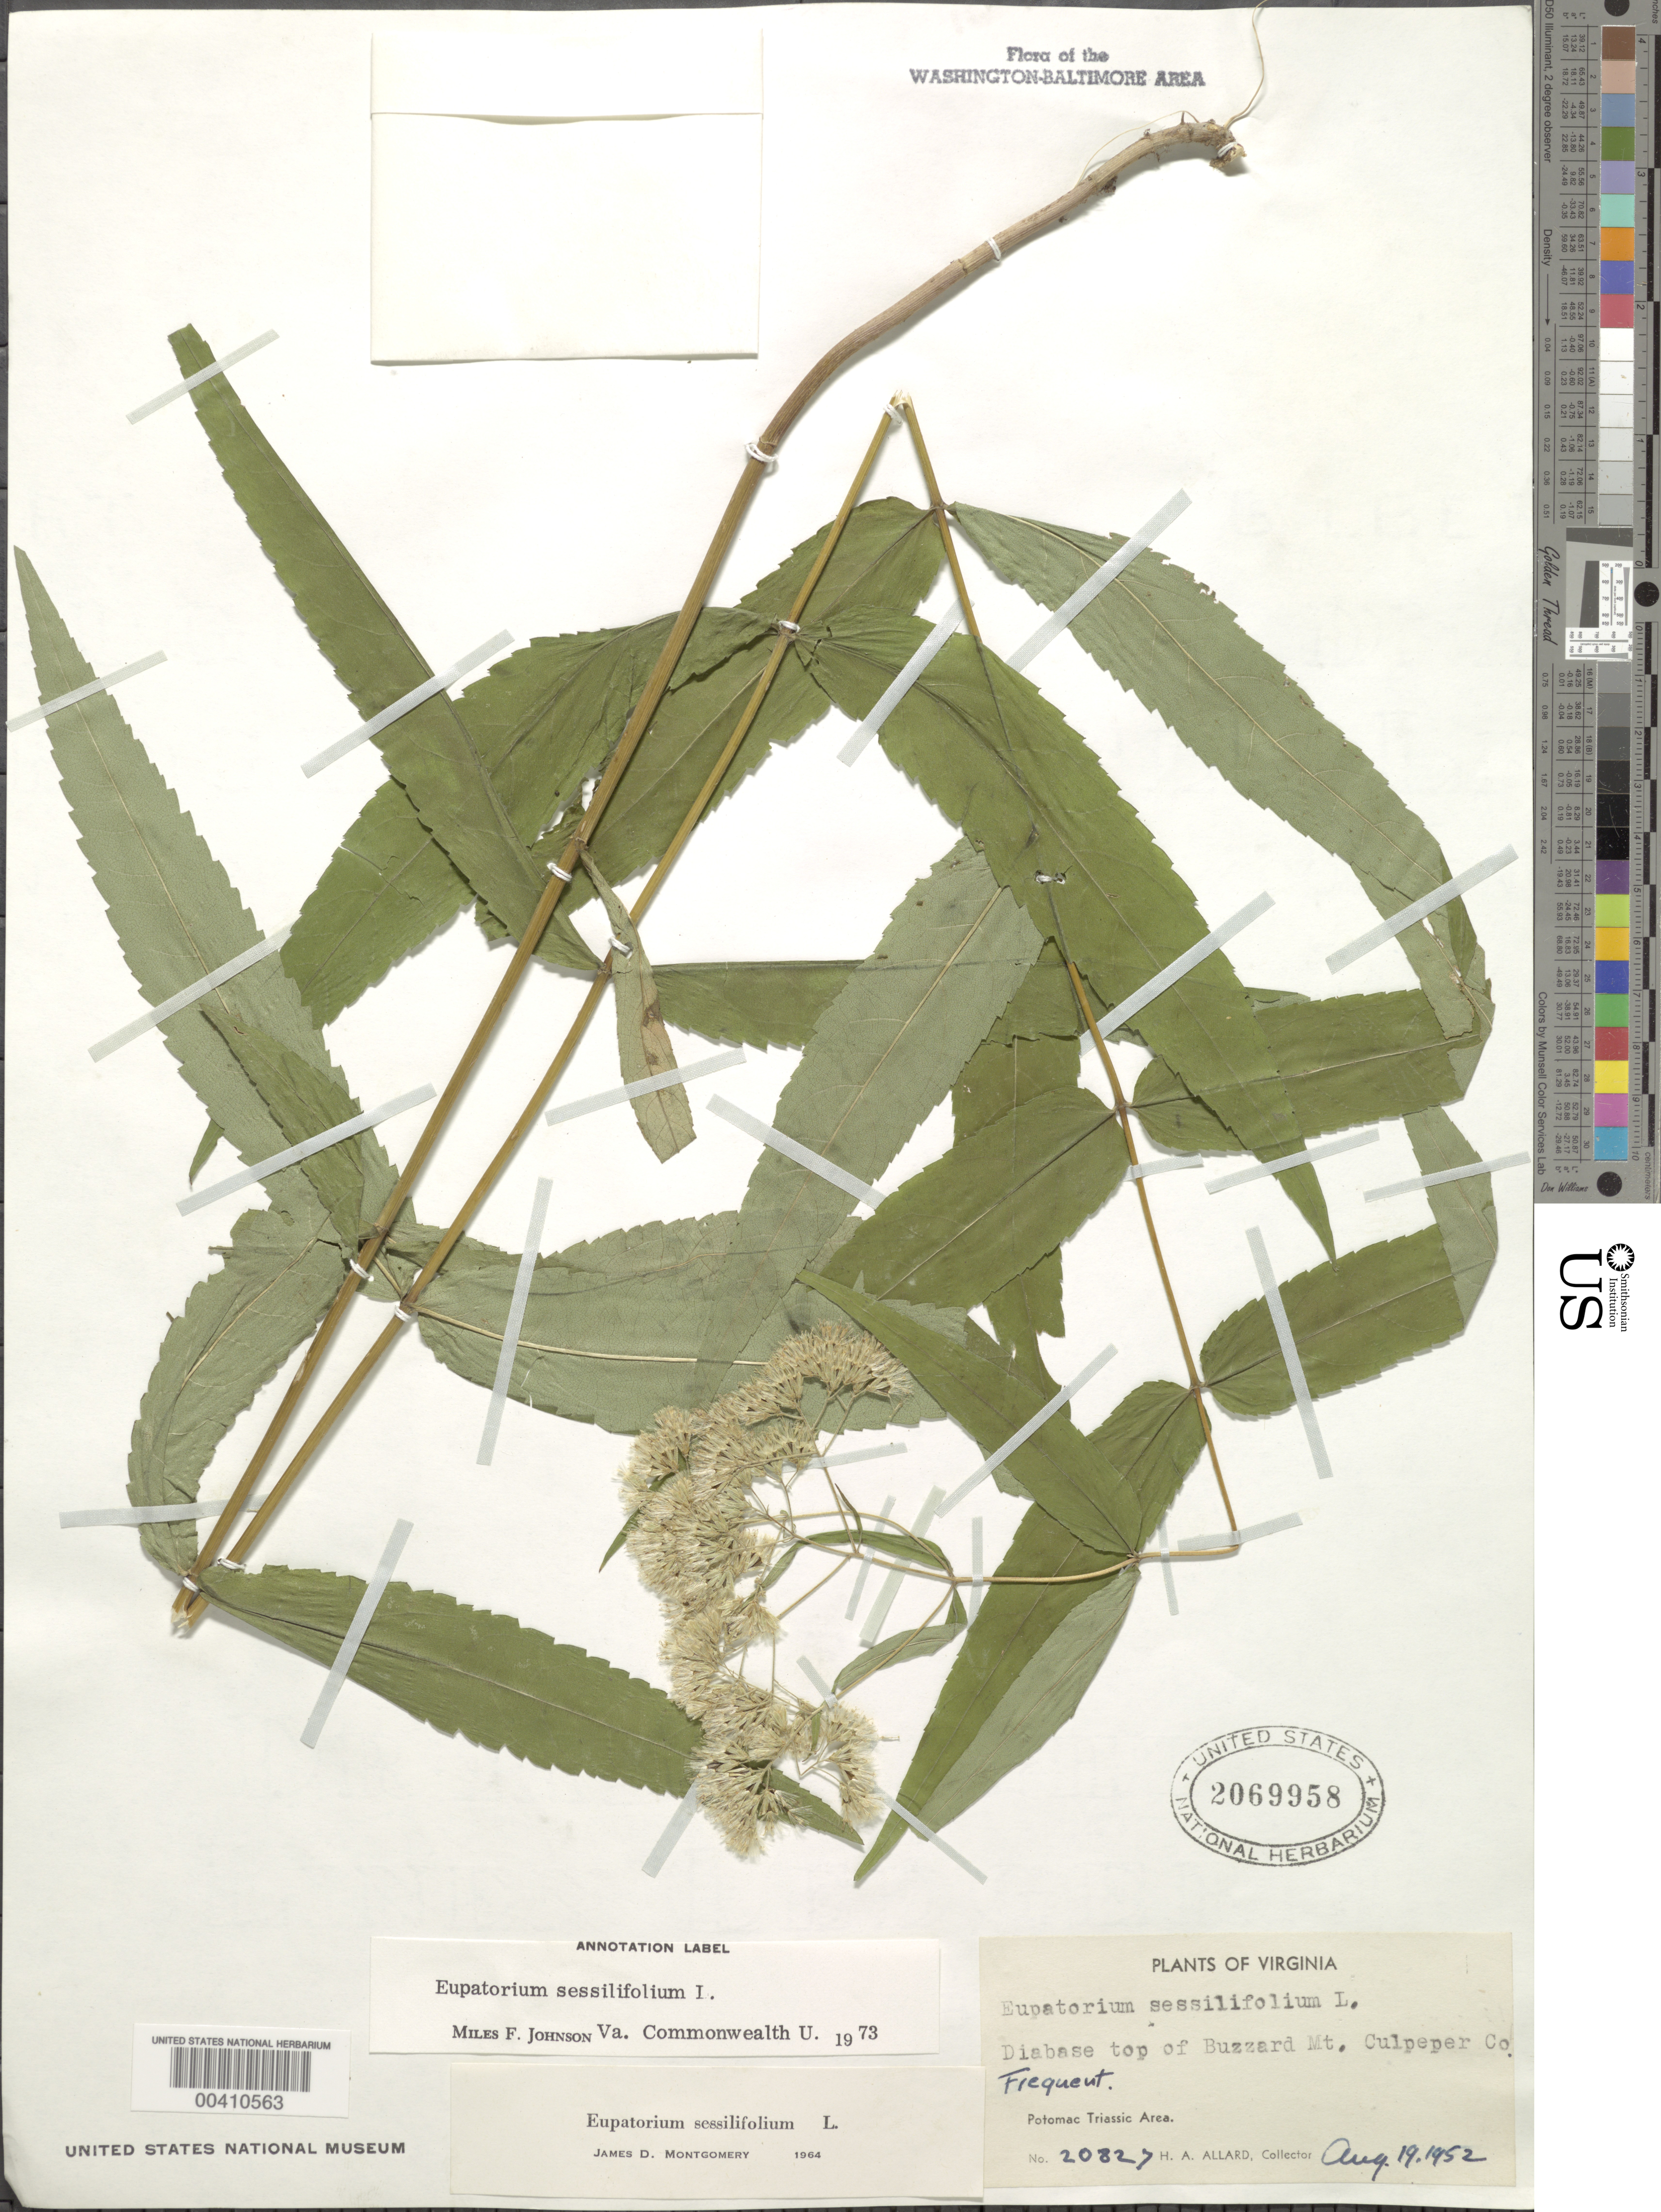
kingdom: Plantae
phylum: Tracheophyta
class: Magnoliopsida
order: Asterales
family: Asteraceae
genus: Eupatorium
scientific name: Eupatorium sessilifolium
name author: L.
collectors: H. A. Allard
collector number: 20827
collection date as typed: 19 Aug 1952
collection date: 1952-08-19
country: United States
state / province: Virginia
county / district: Culpeper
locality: Top of Buzzard Mountain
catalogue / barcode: US 2069958